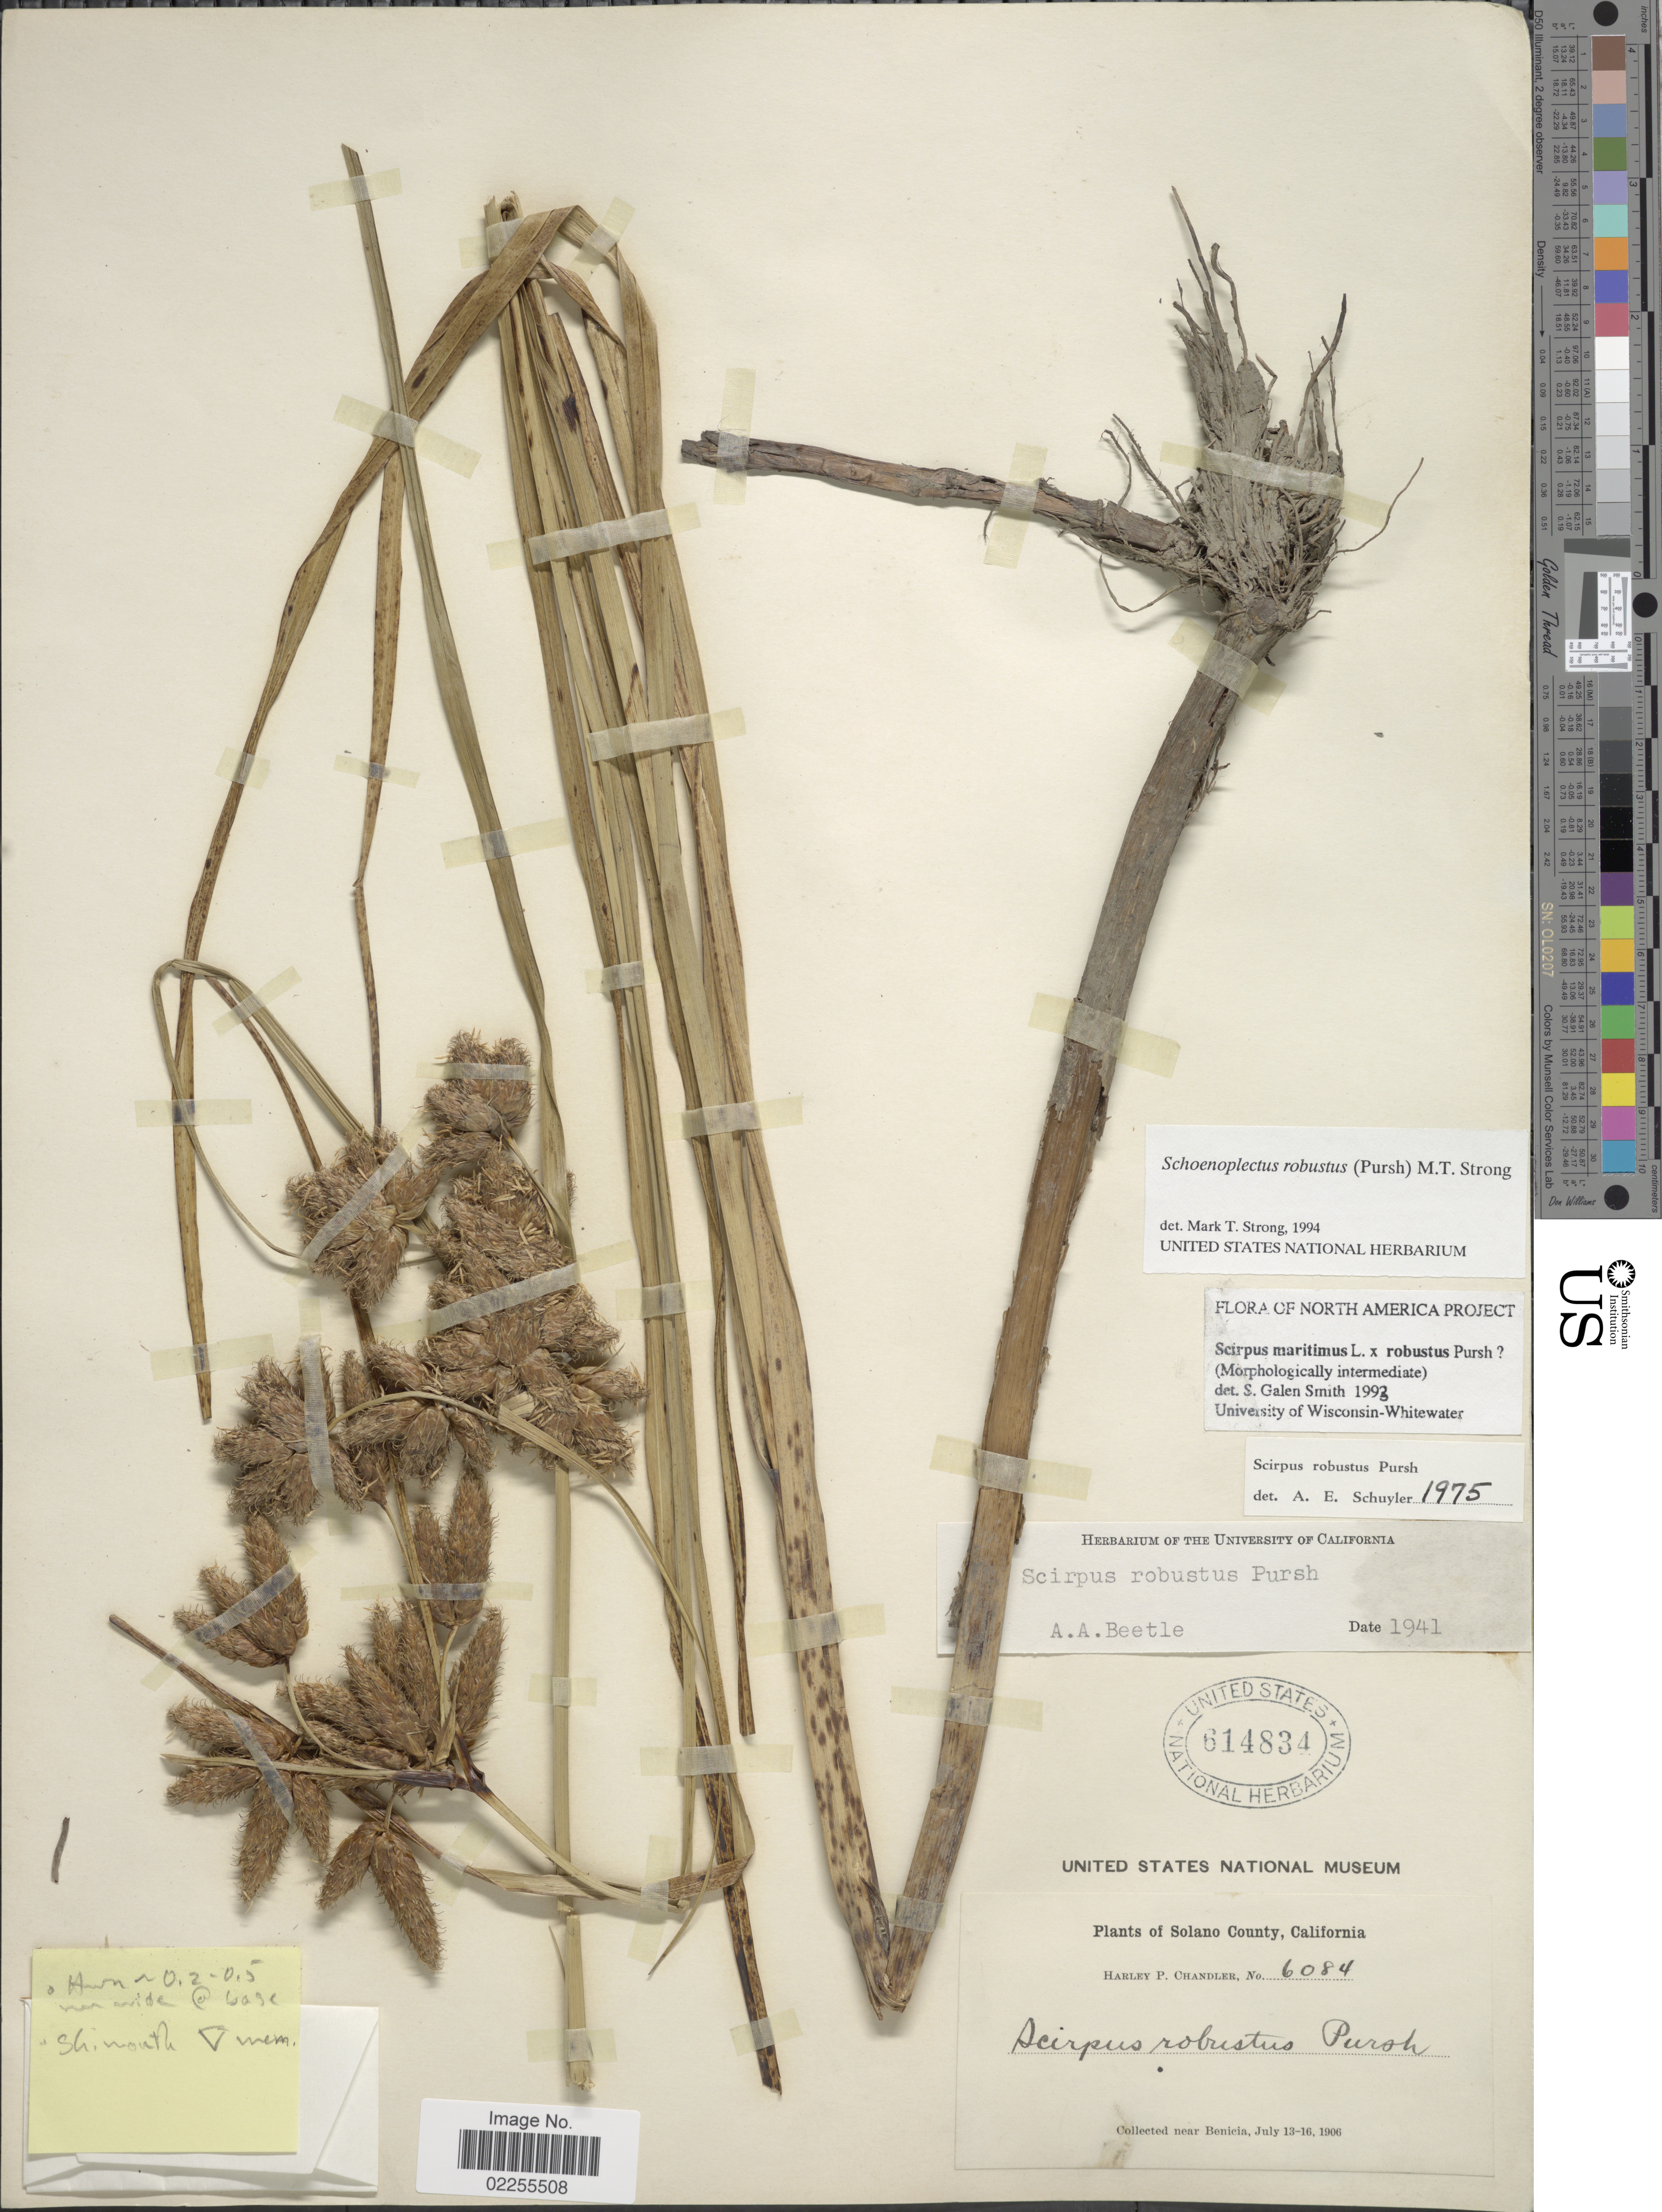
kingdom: Plantae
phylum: Tracheophyta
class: Liliopsida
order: Poales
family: Cyperaceae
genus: Bolboschoenus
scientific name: Bolboschoenus robustus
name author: (Pursh) Soják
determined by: Strong, M. T., (US), Smithsonian Institution - National Museum of Natural History (UNITED STATES)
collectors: H. Chandler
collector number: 6084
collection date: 1906-07-13/1906-07-16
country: United States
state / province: California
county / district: Solano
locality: Solano County, near Benicia.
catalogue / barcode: US 614834